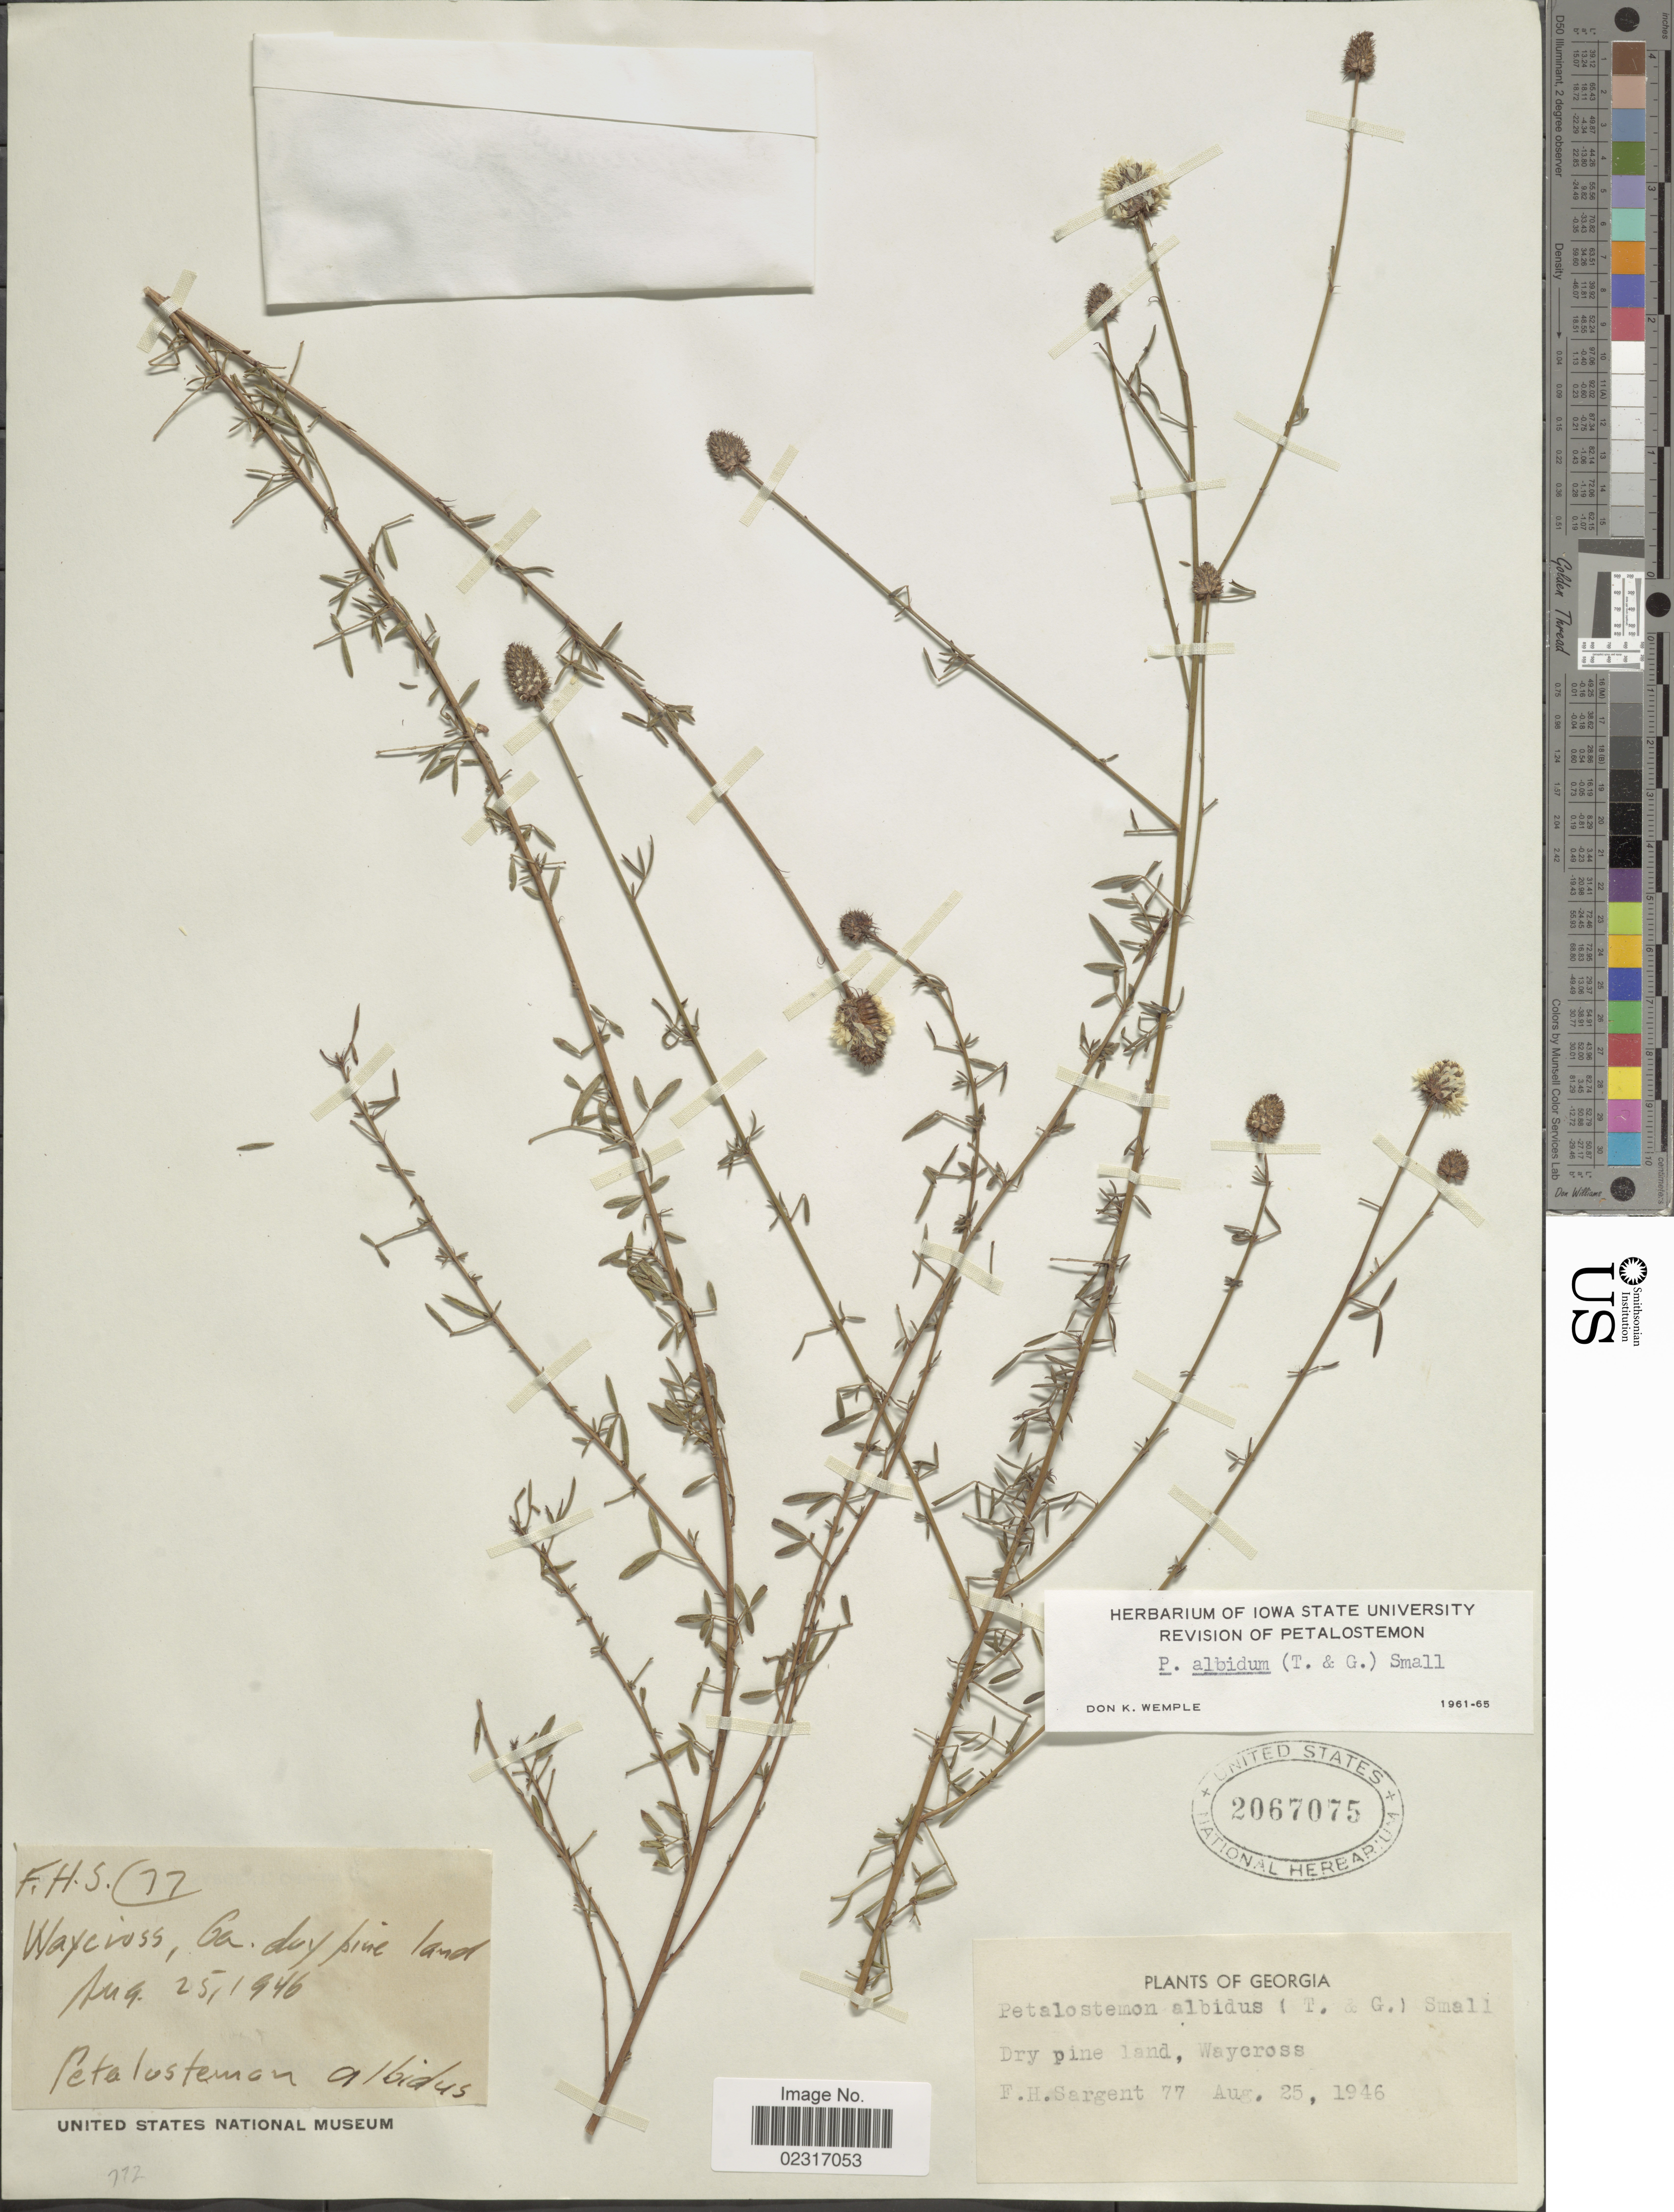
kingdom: Plantae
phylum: Tracheophyta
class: Magnoliopsida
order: Fabales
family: Fabaceae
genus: Dalea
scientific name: Dalea carnea var. albida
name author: (Torr. & A. Gray) Barneby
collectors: F. H. Sargent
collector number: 77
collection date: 1946-08-25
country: United States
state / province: Georgia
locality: Waycross, Co.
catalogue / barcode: US 2067075